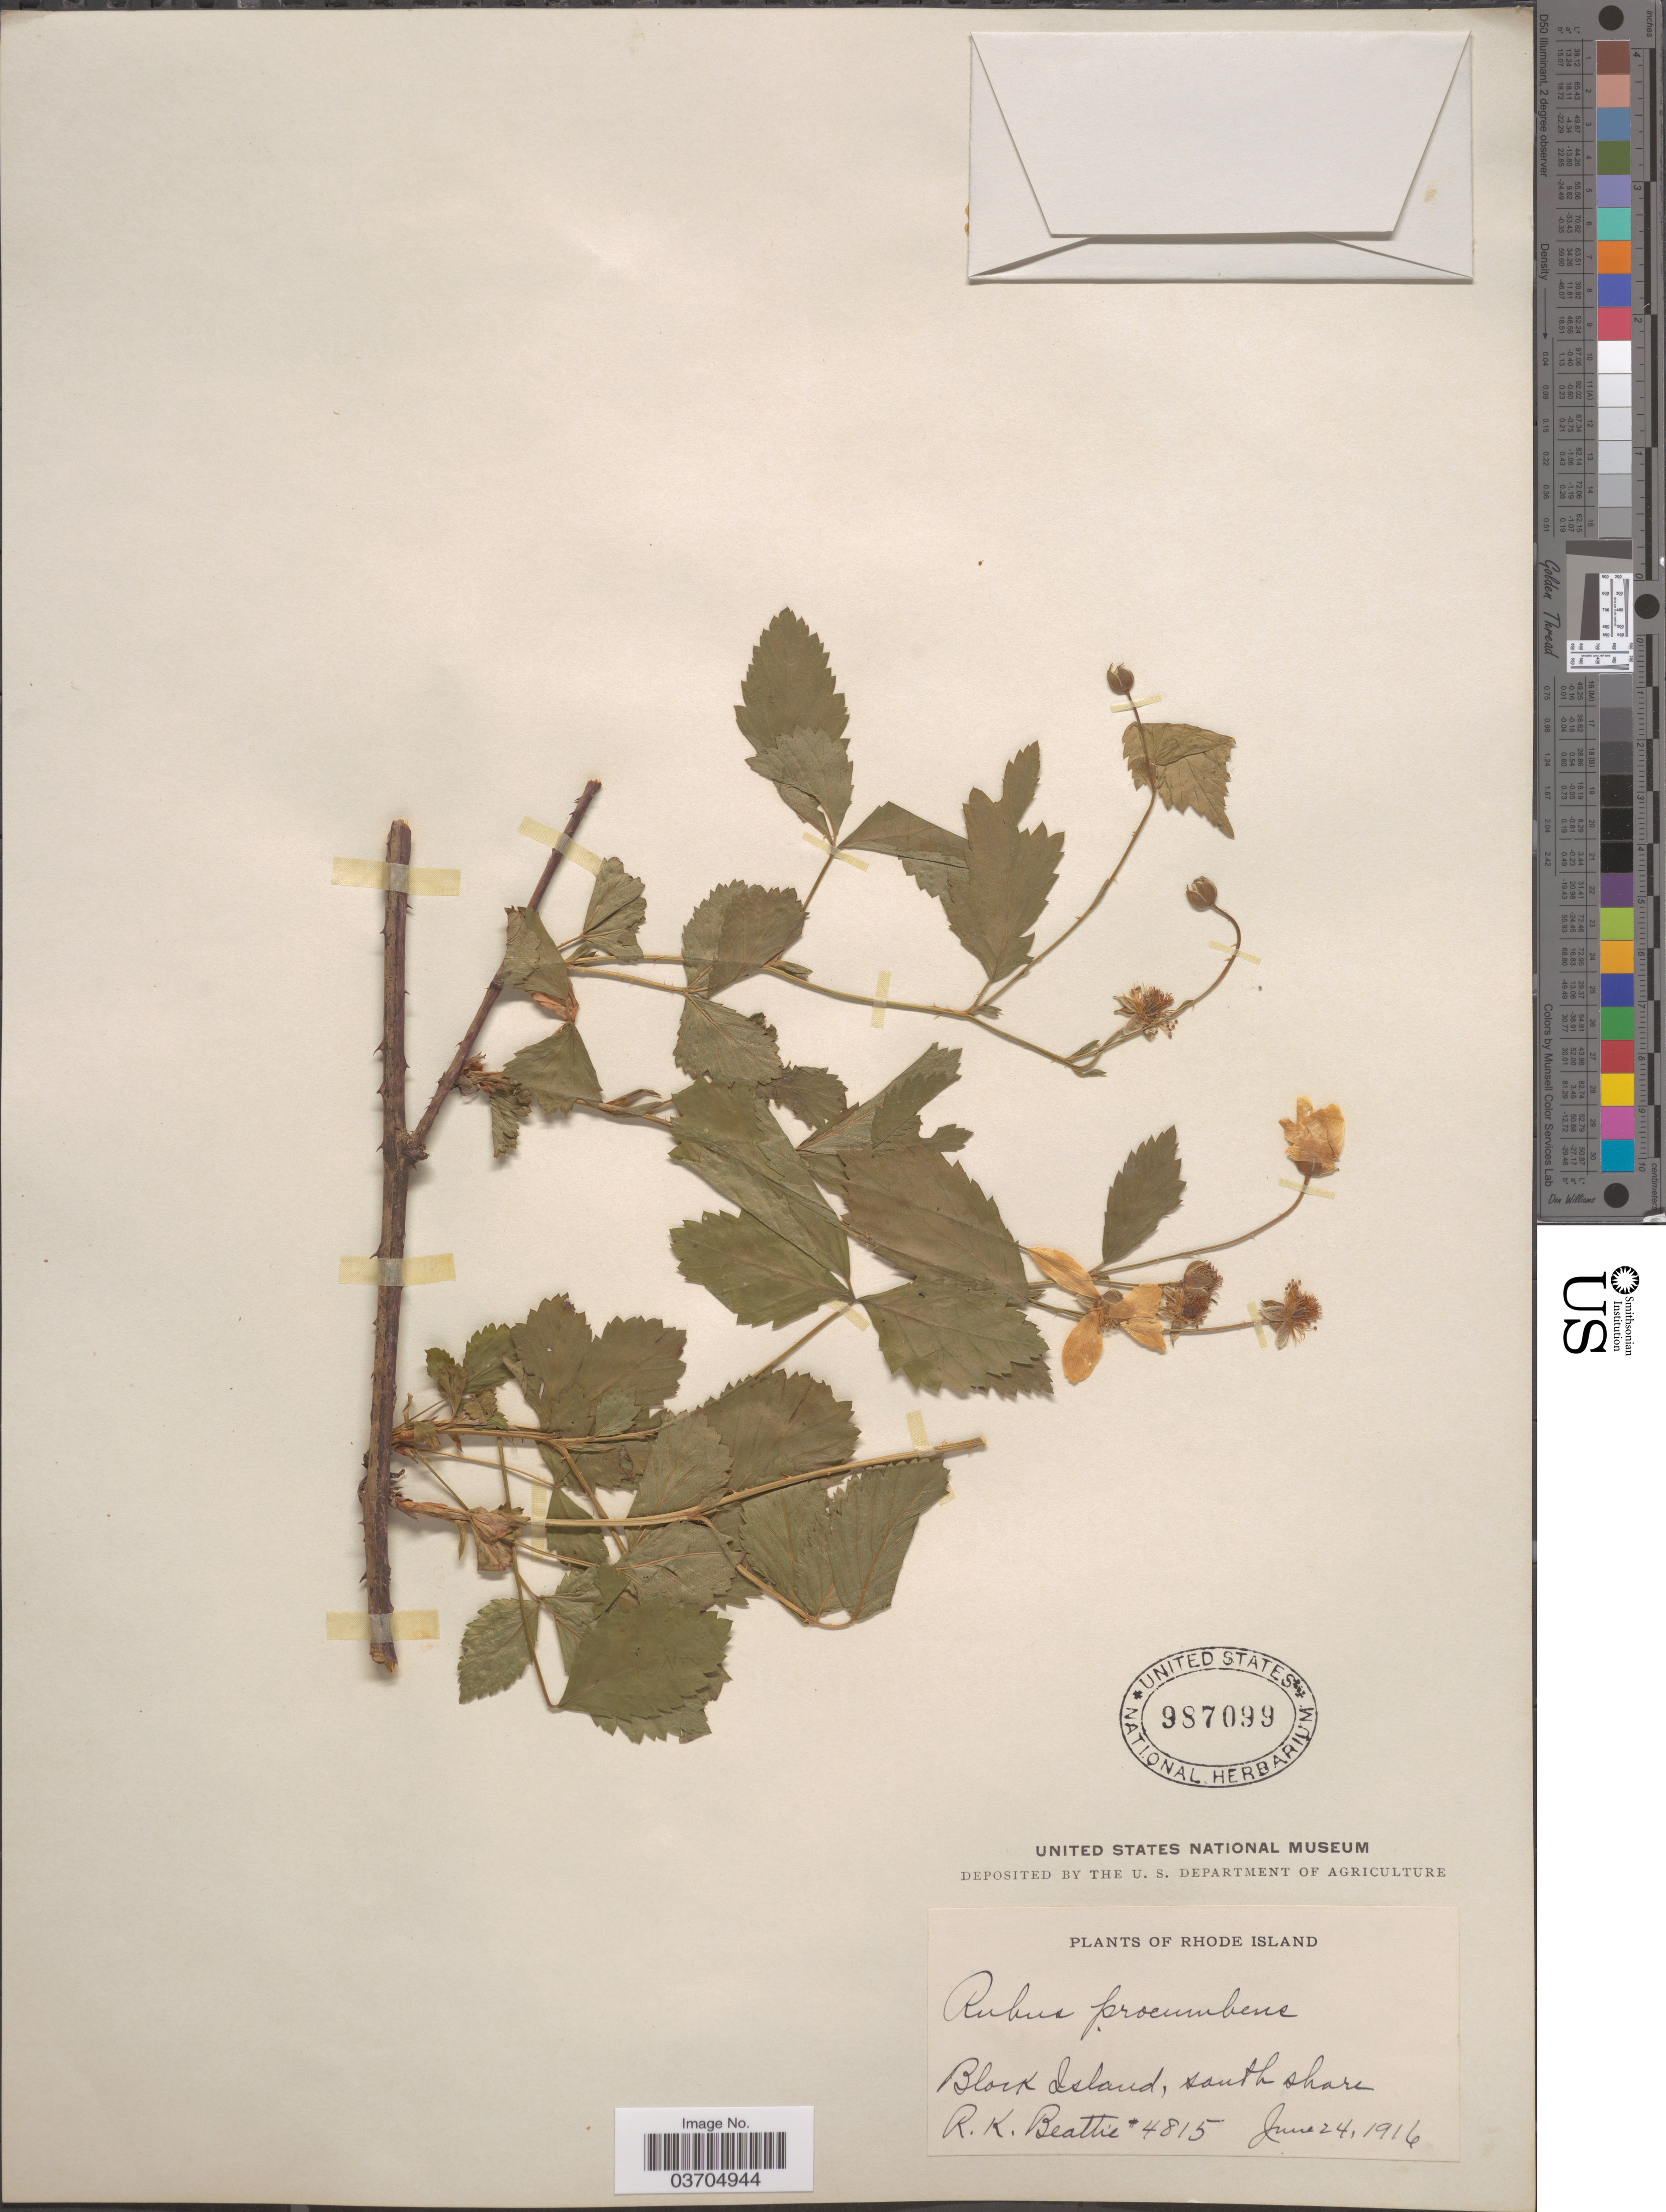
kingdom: Plantae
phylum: Tracheophyta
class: Magnoliopsida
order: Rosales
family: Rosaceae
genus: Rubus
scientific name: Rubus procumbens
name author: Muhl.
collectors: R. K. Beattie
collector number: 4815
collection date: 1916-06-24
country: United States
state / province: Rhode Island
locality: Black Island, south shore.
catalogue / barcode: US 987099